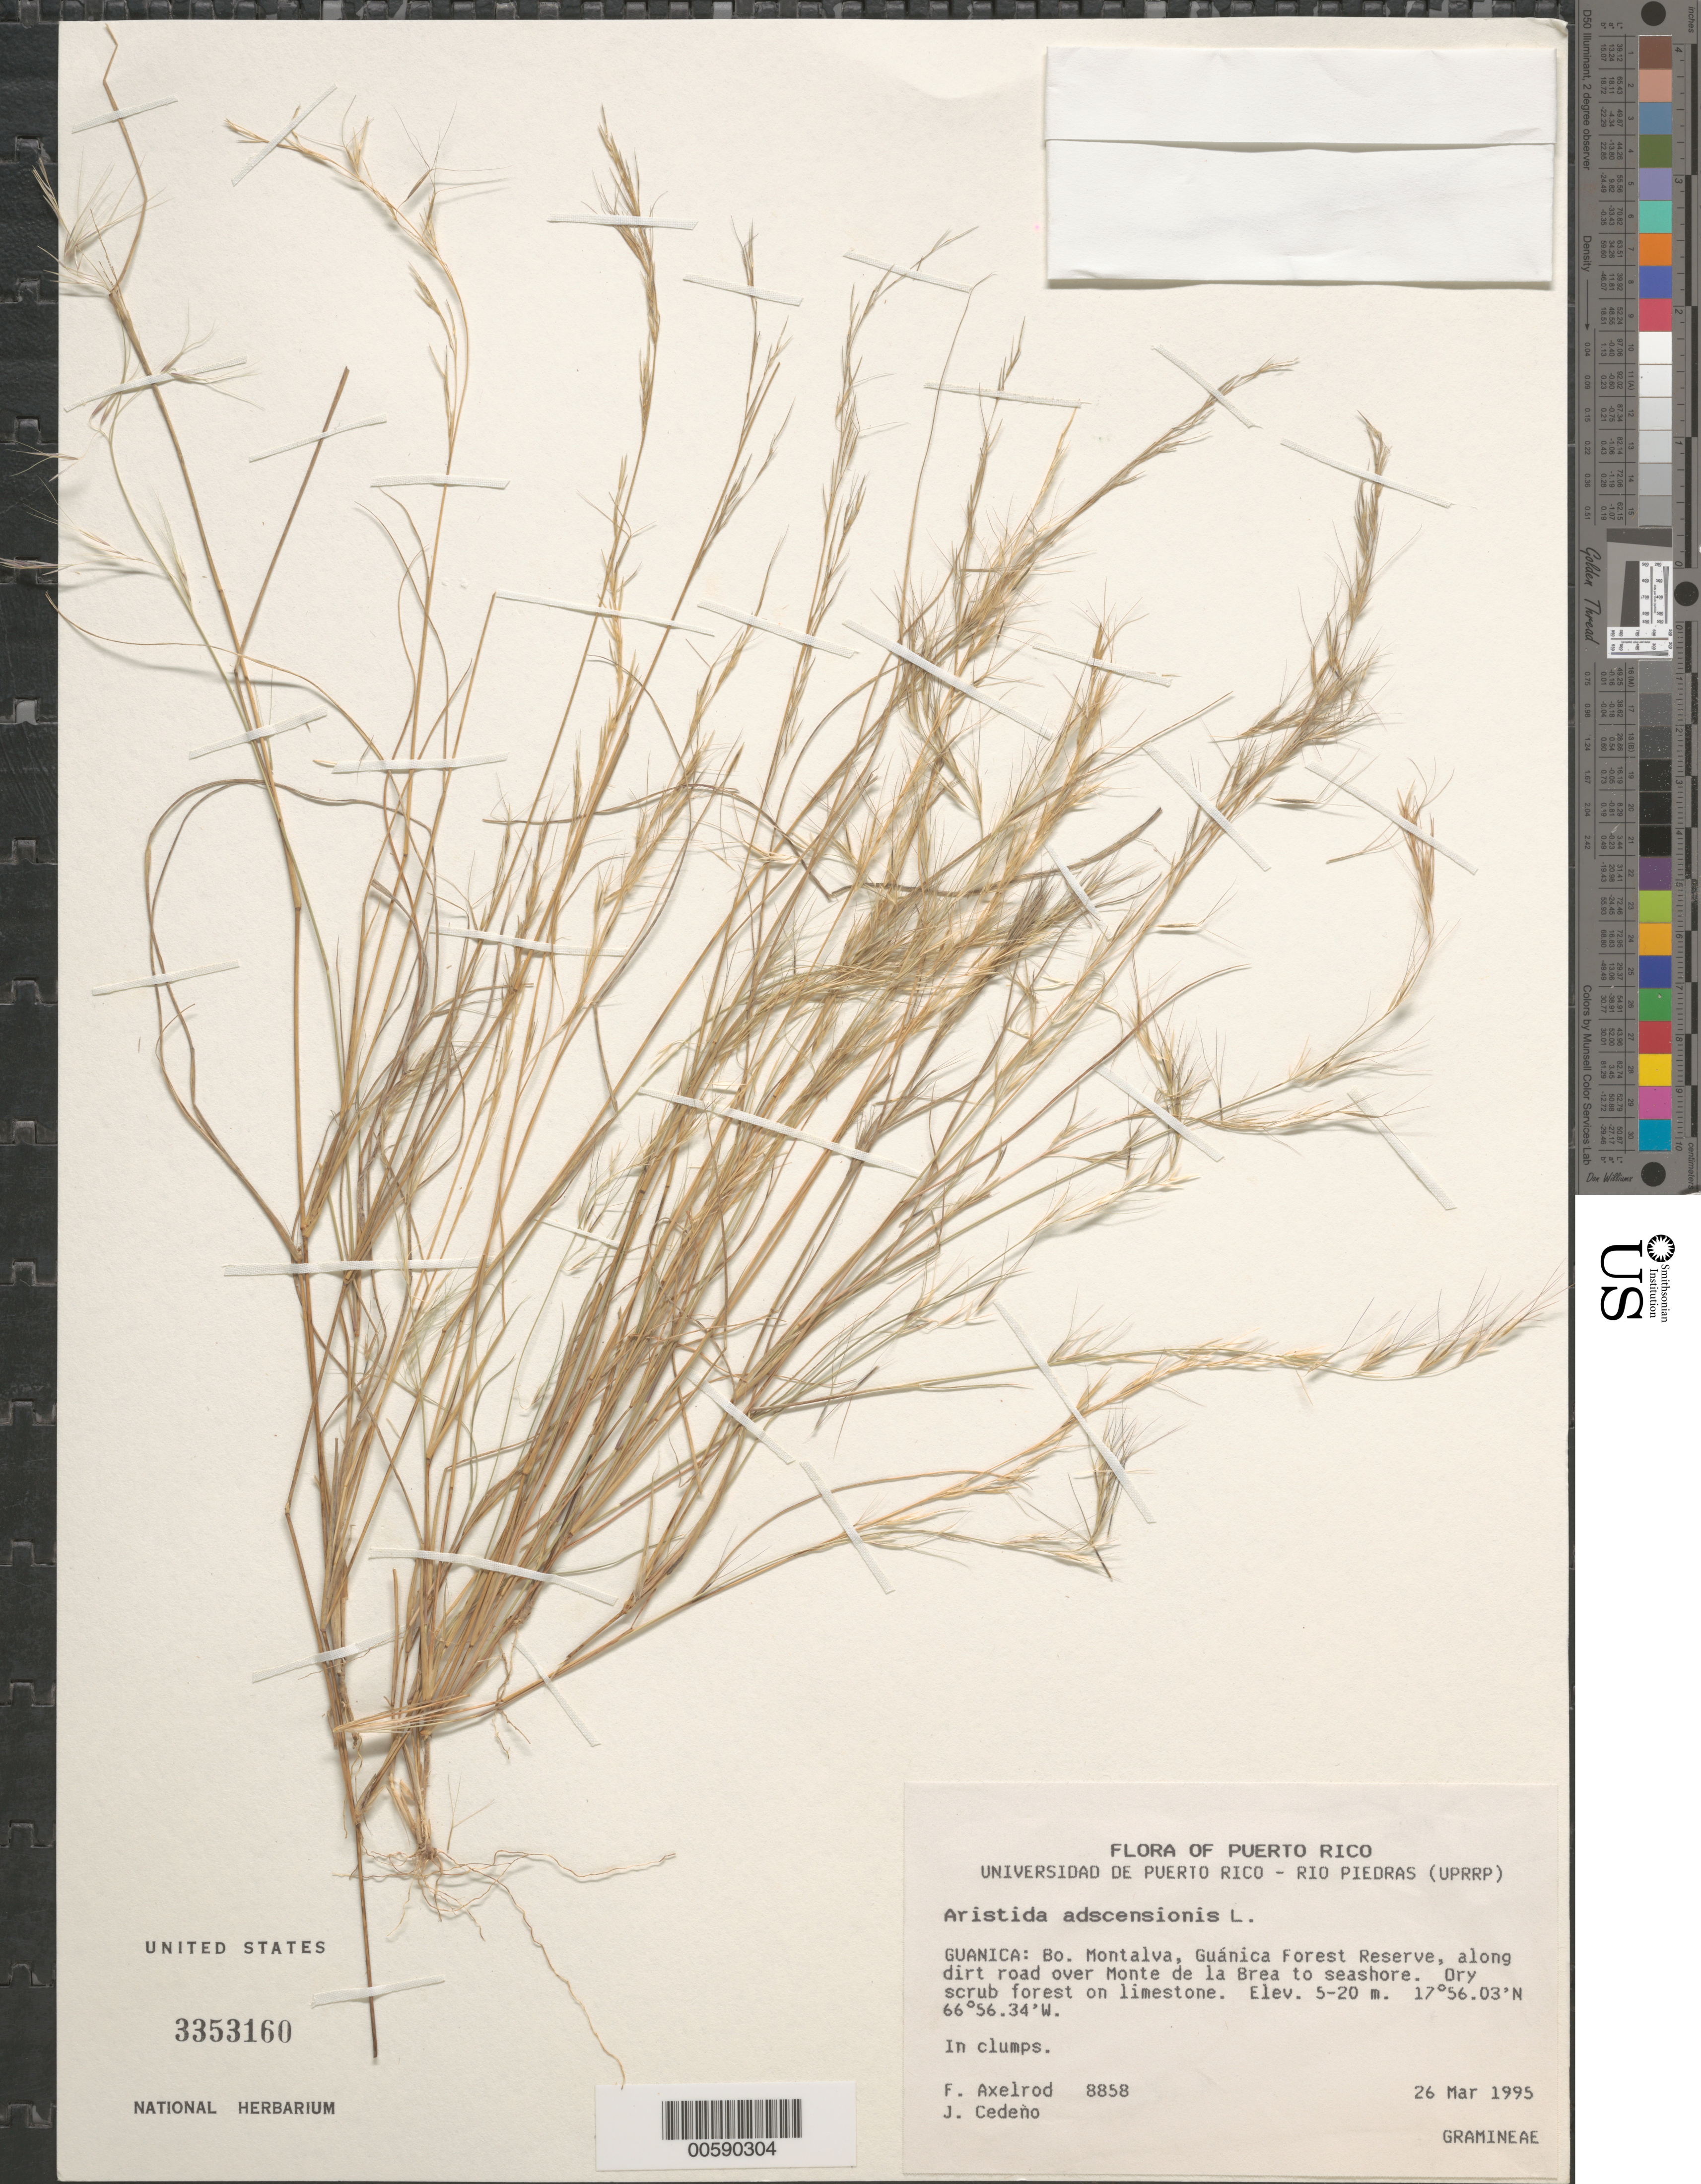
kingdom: Plantae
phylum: Tracheophyta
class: Liliopsida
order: Poales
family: Poaceae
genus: Aristida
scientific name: Aristida adscensionis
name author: L.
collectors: F. S. Axelrod & K. Cedeño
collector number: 8858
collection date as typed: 26 Mar 1995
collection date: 1995-03-26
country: Puerto Rico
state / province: Guánica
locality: Guanica: Bo. Montalva, Guánica Forest Reserve, along dirt road over Monte de la Brea to seashore.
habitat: Dry scrub forest on limestone.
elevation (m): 5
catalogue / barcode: US 3353160